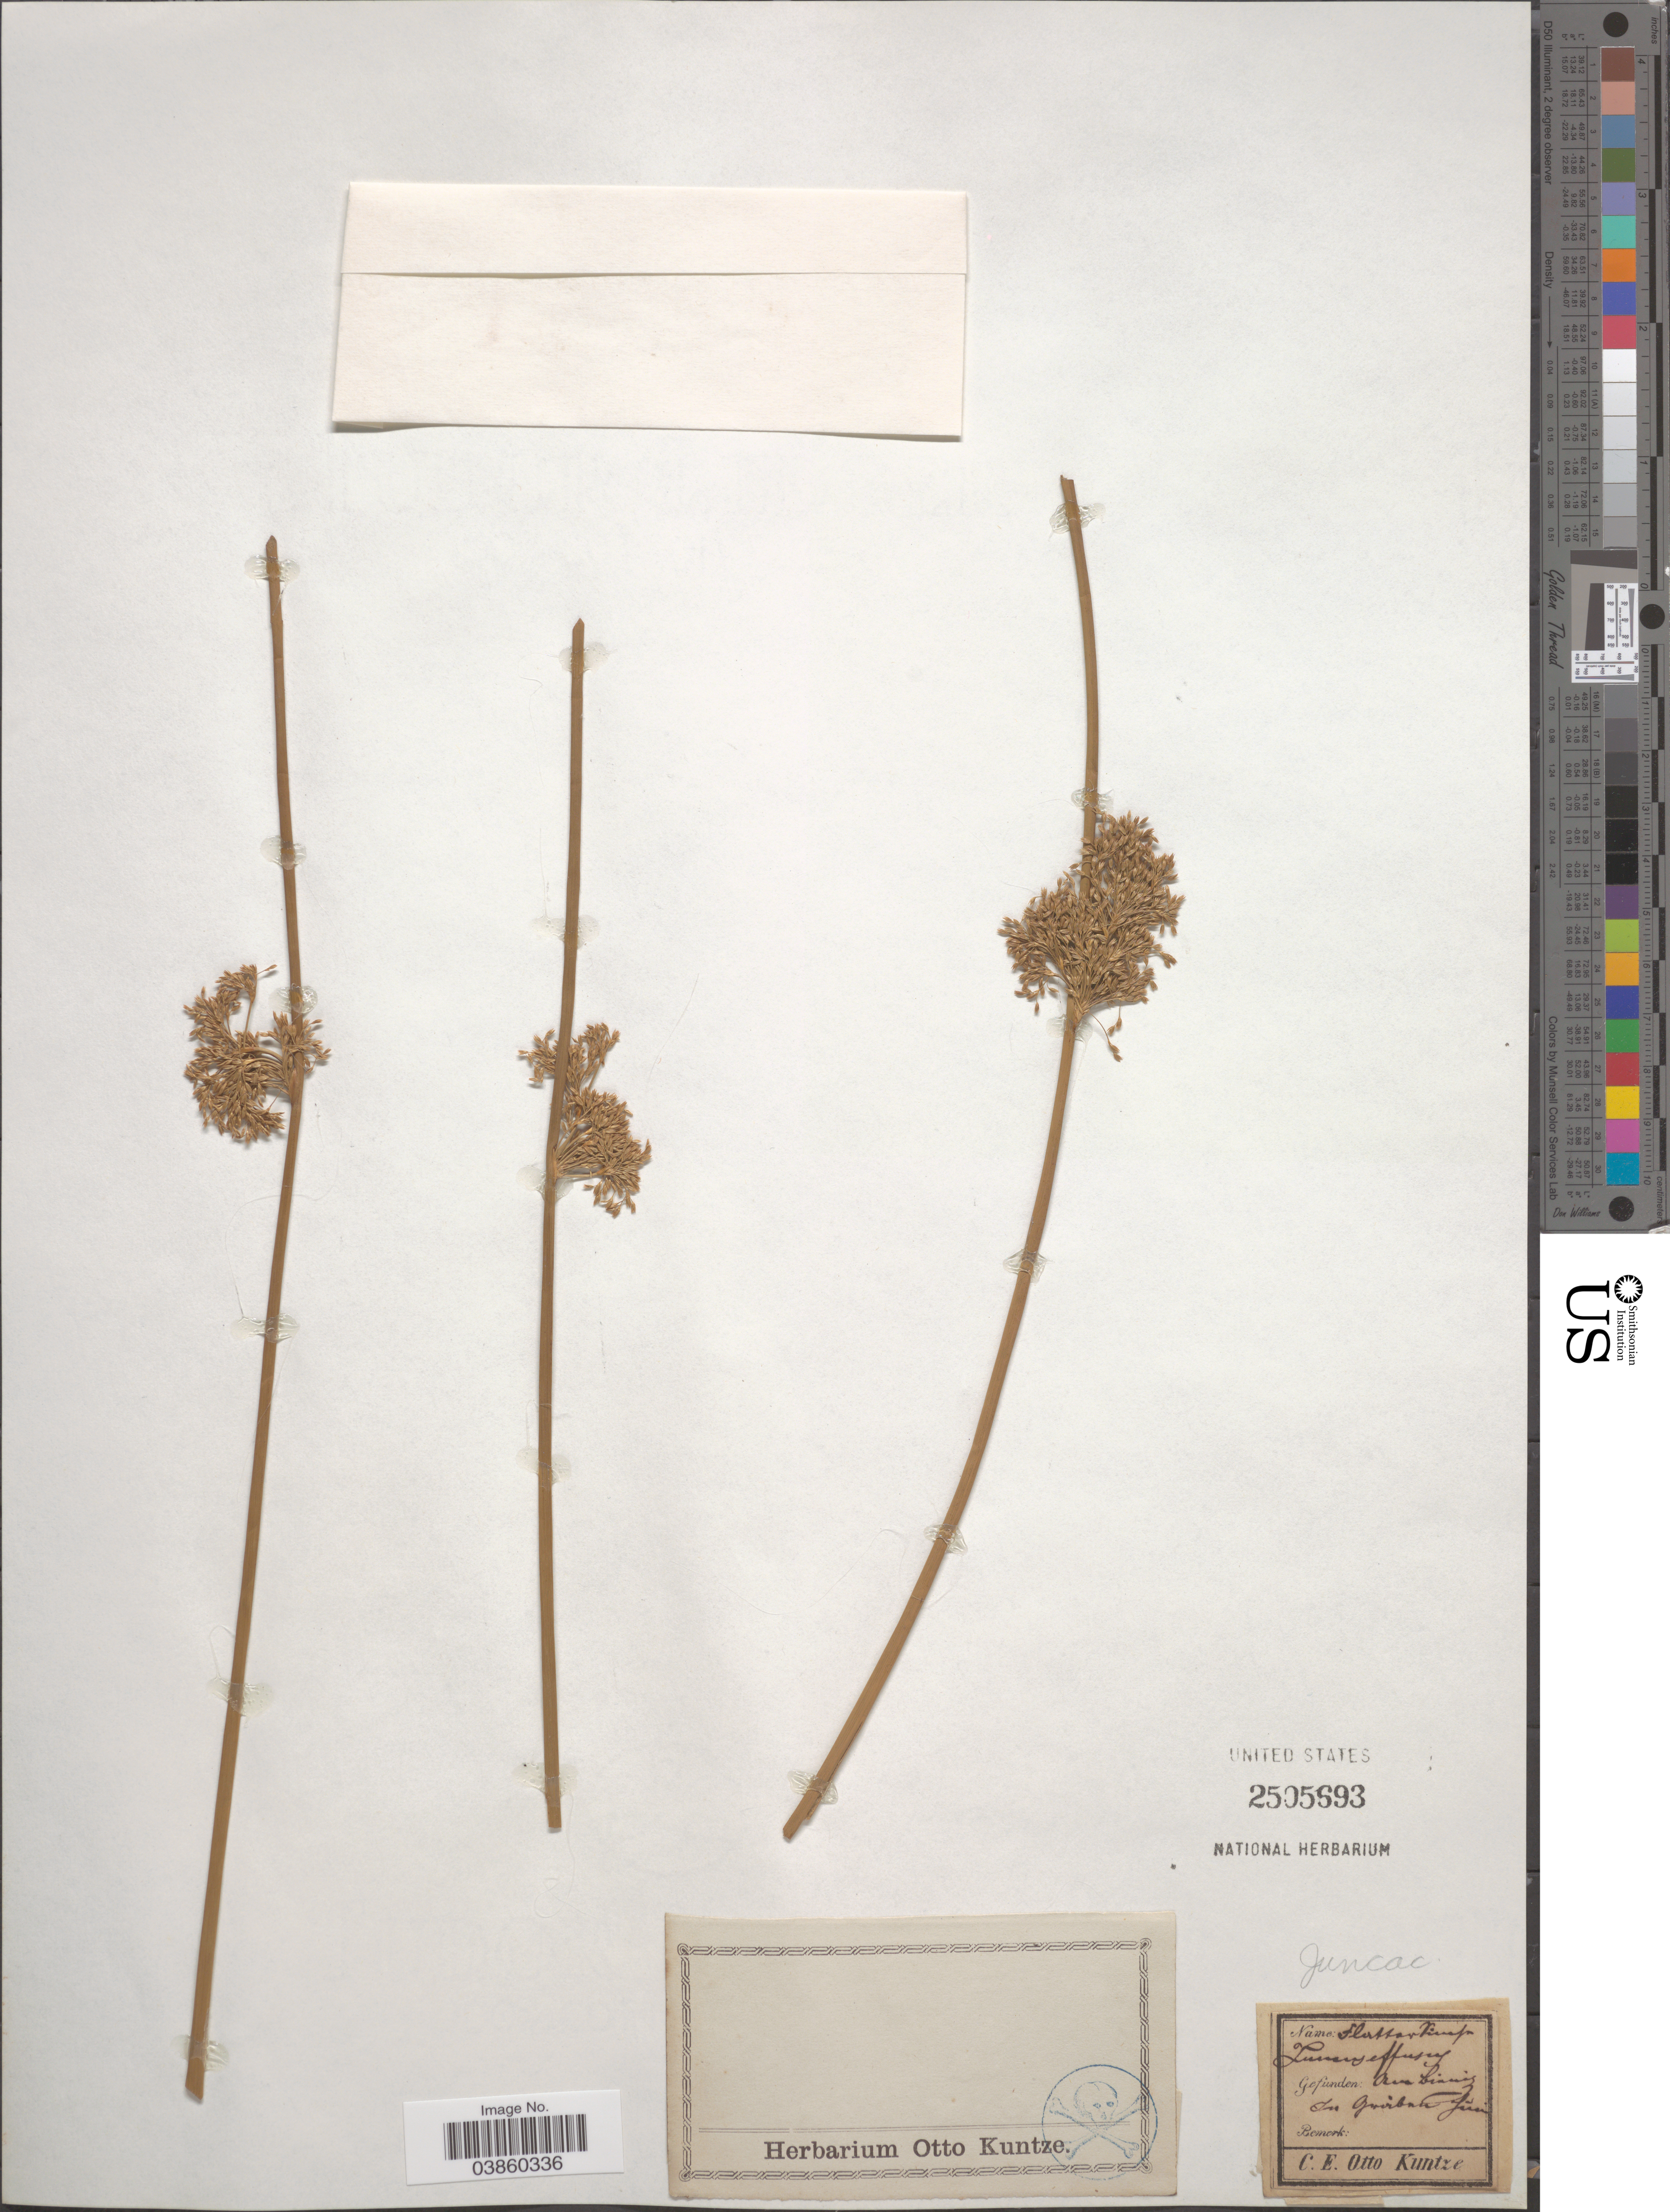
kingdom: Plantae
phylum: Tracheophyta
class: Liliopsida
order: Poales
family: Juncaceae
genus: Juncus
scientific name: Juncus effusus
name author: L.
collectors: C.E.O. Kuntze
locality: Orva [interpreted] Linning [interpreted]. In Guviban [interpreted].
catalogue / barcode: US 2505693